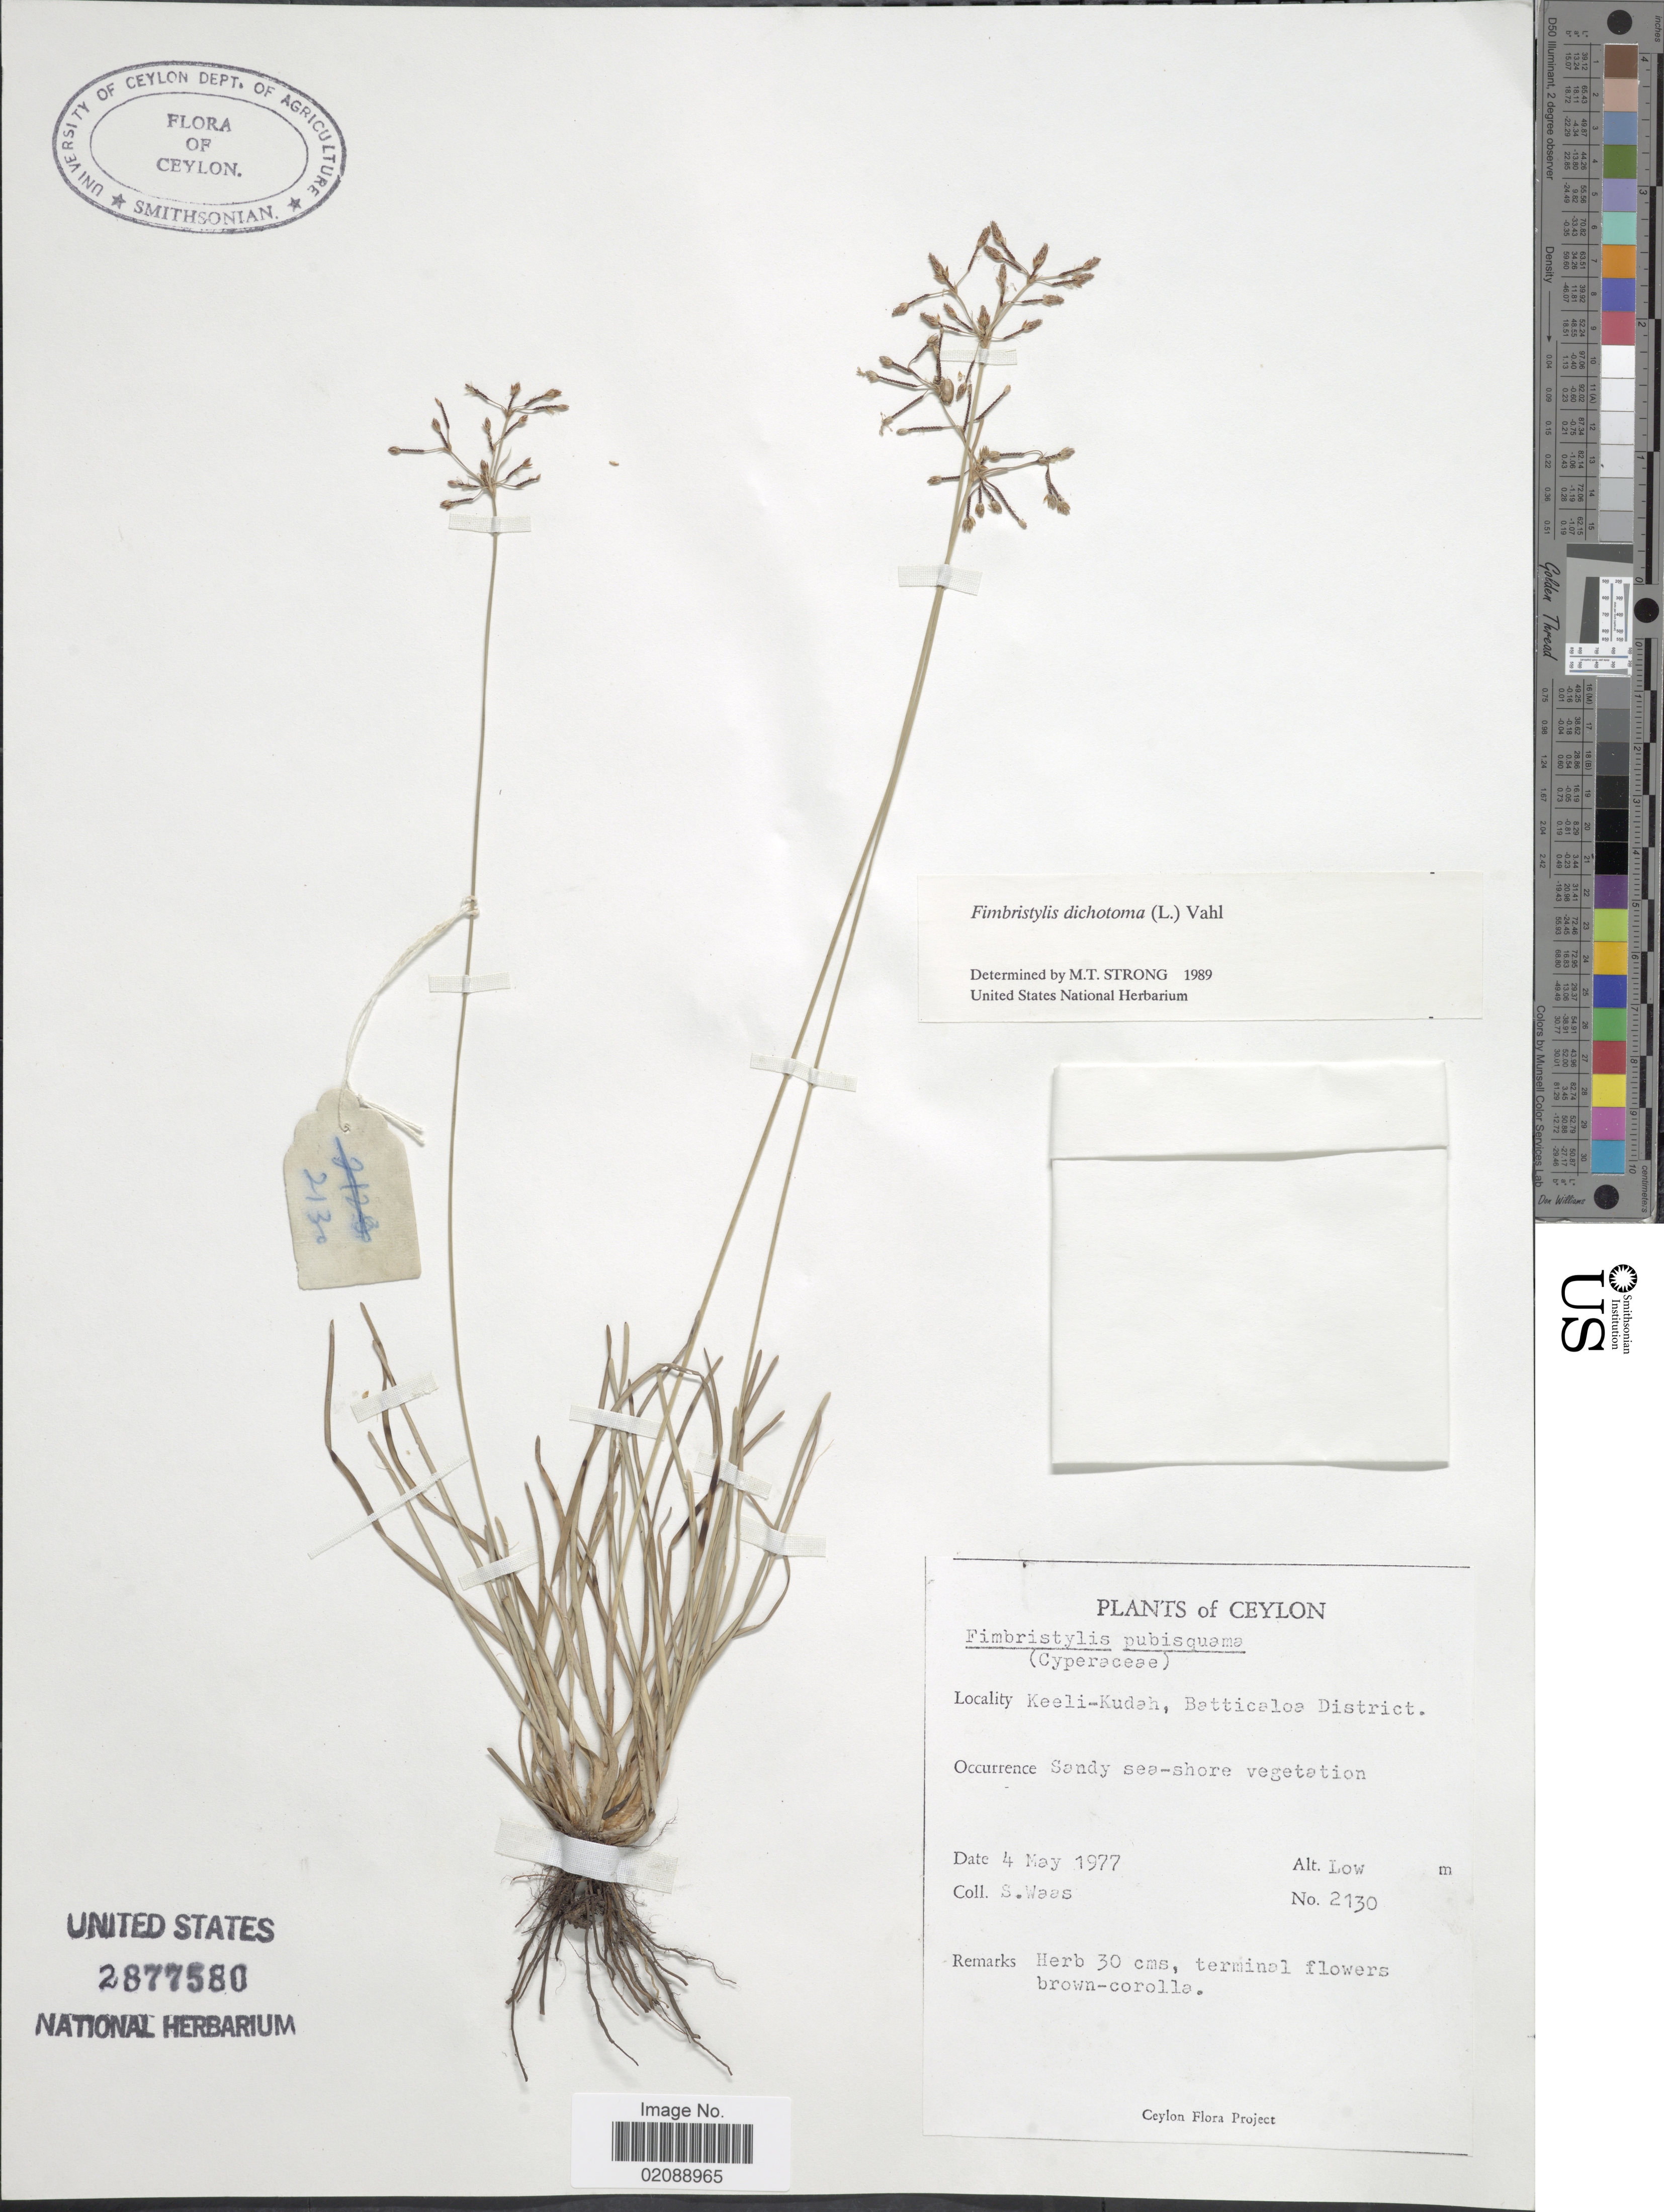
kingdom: Plantae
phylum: Tracheophyta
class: Liliopsida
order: Poales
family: Cyperaceae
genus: Fimbristylis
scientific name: Fimbristylis dichotoma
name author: (L.) Vahl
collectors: S. Waas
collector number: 2130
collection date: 1977-05-04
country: Sri Lanka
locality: Ceylon, Keeli-Kudah, Batticaloa District, sandy sea-shore vegetation.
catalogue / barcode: US 2877580